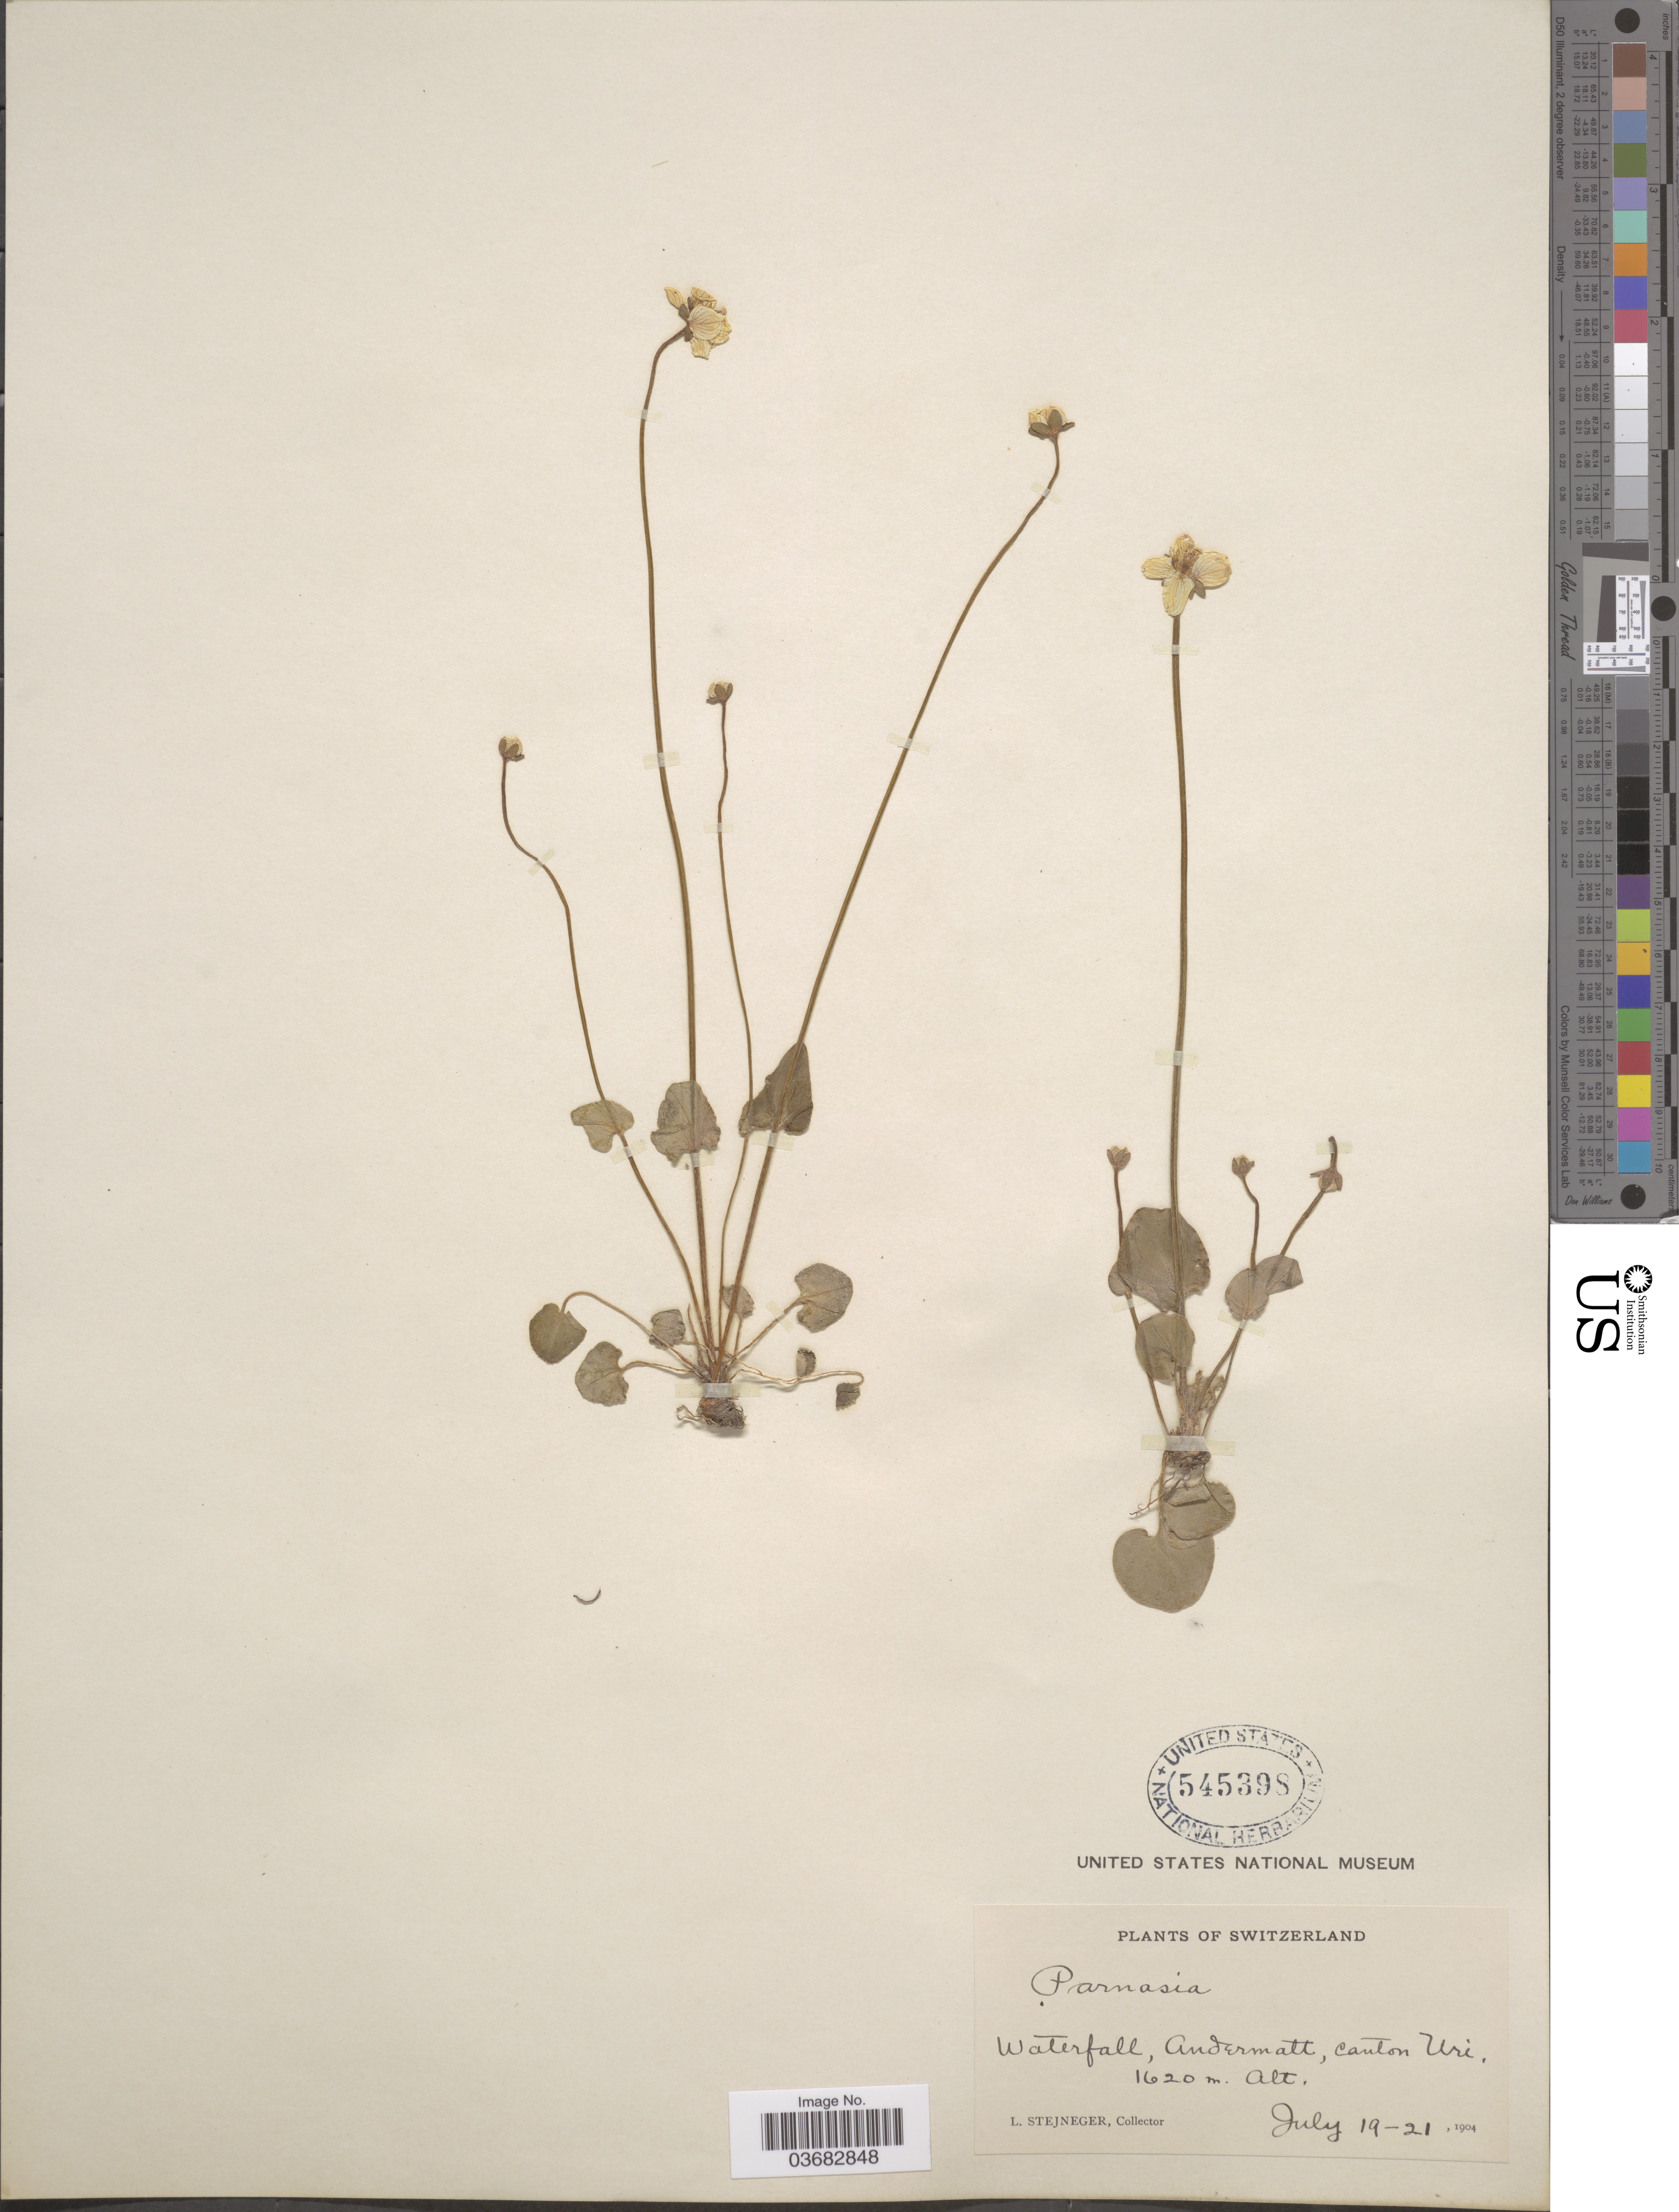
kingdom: Plantae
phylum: Tracheophyta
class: Magnoliopsida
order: Celastrales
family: Parnassiaceae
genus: Parnassia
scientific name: Parnassia sp.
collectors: L. Stejneger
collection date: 1904-07-19/1904-07-21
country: Switzerland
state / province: Uri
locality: Waterfall, Andermatt, canton Uri.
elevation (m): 1620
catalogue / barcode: US 545398